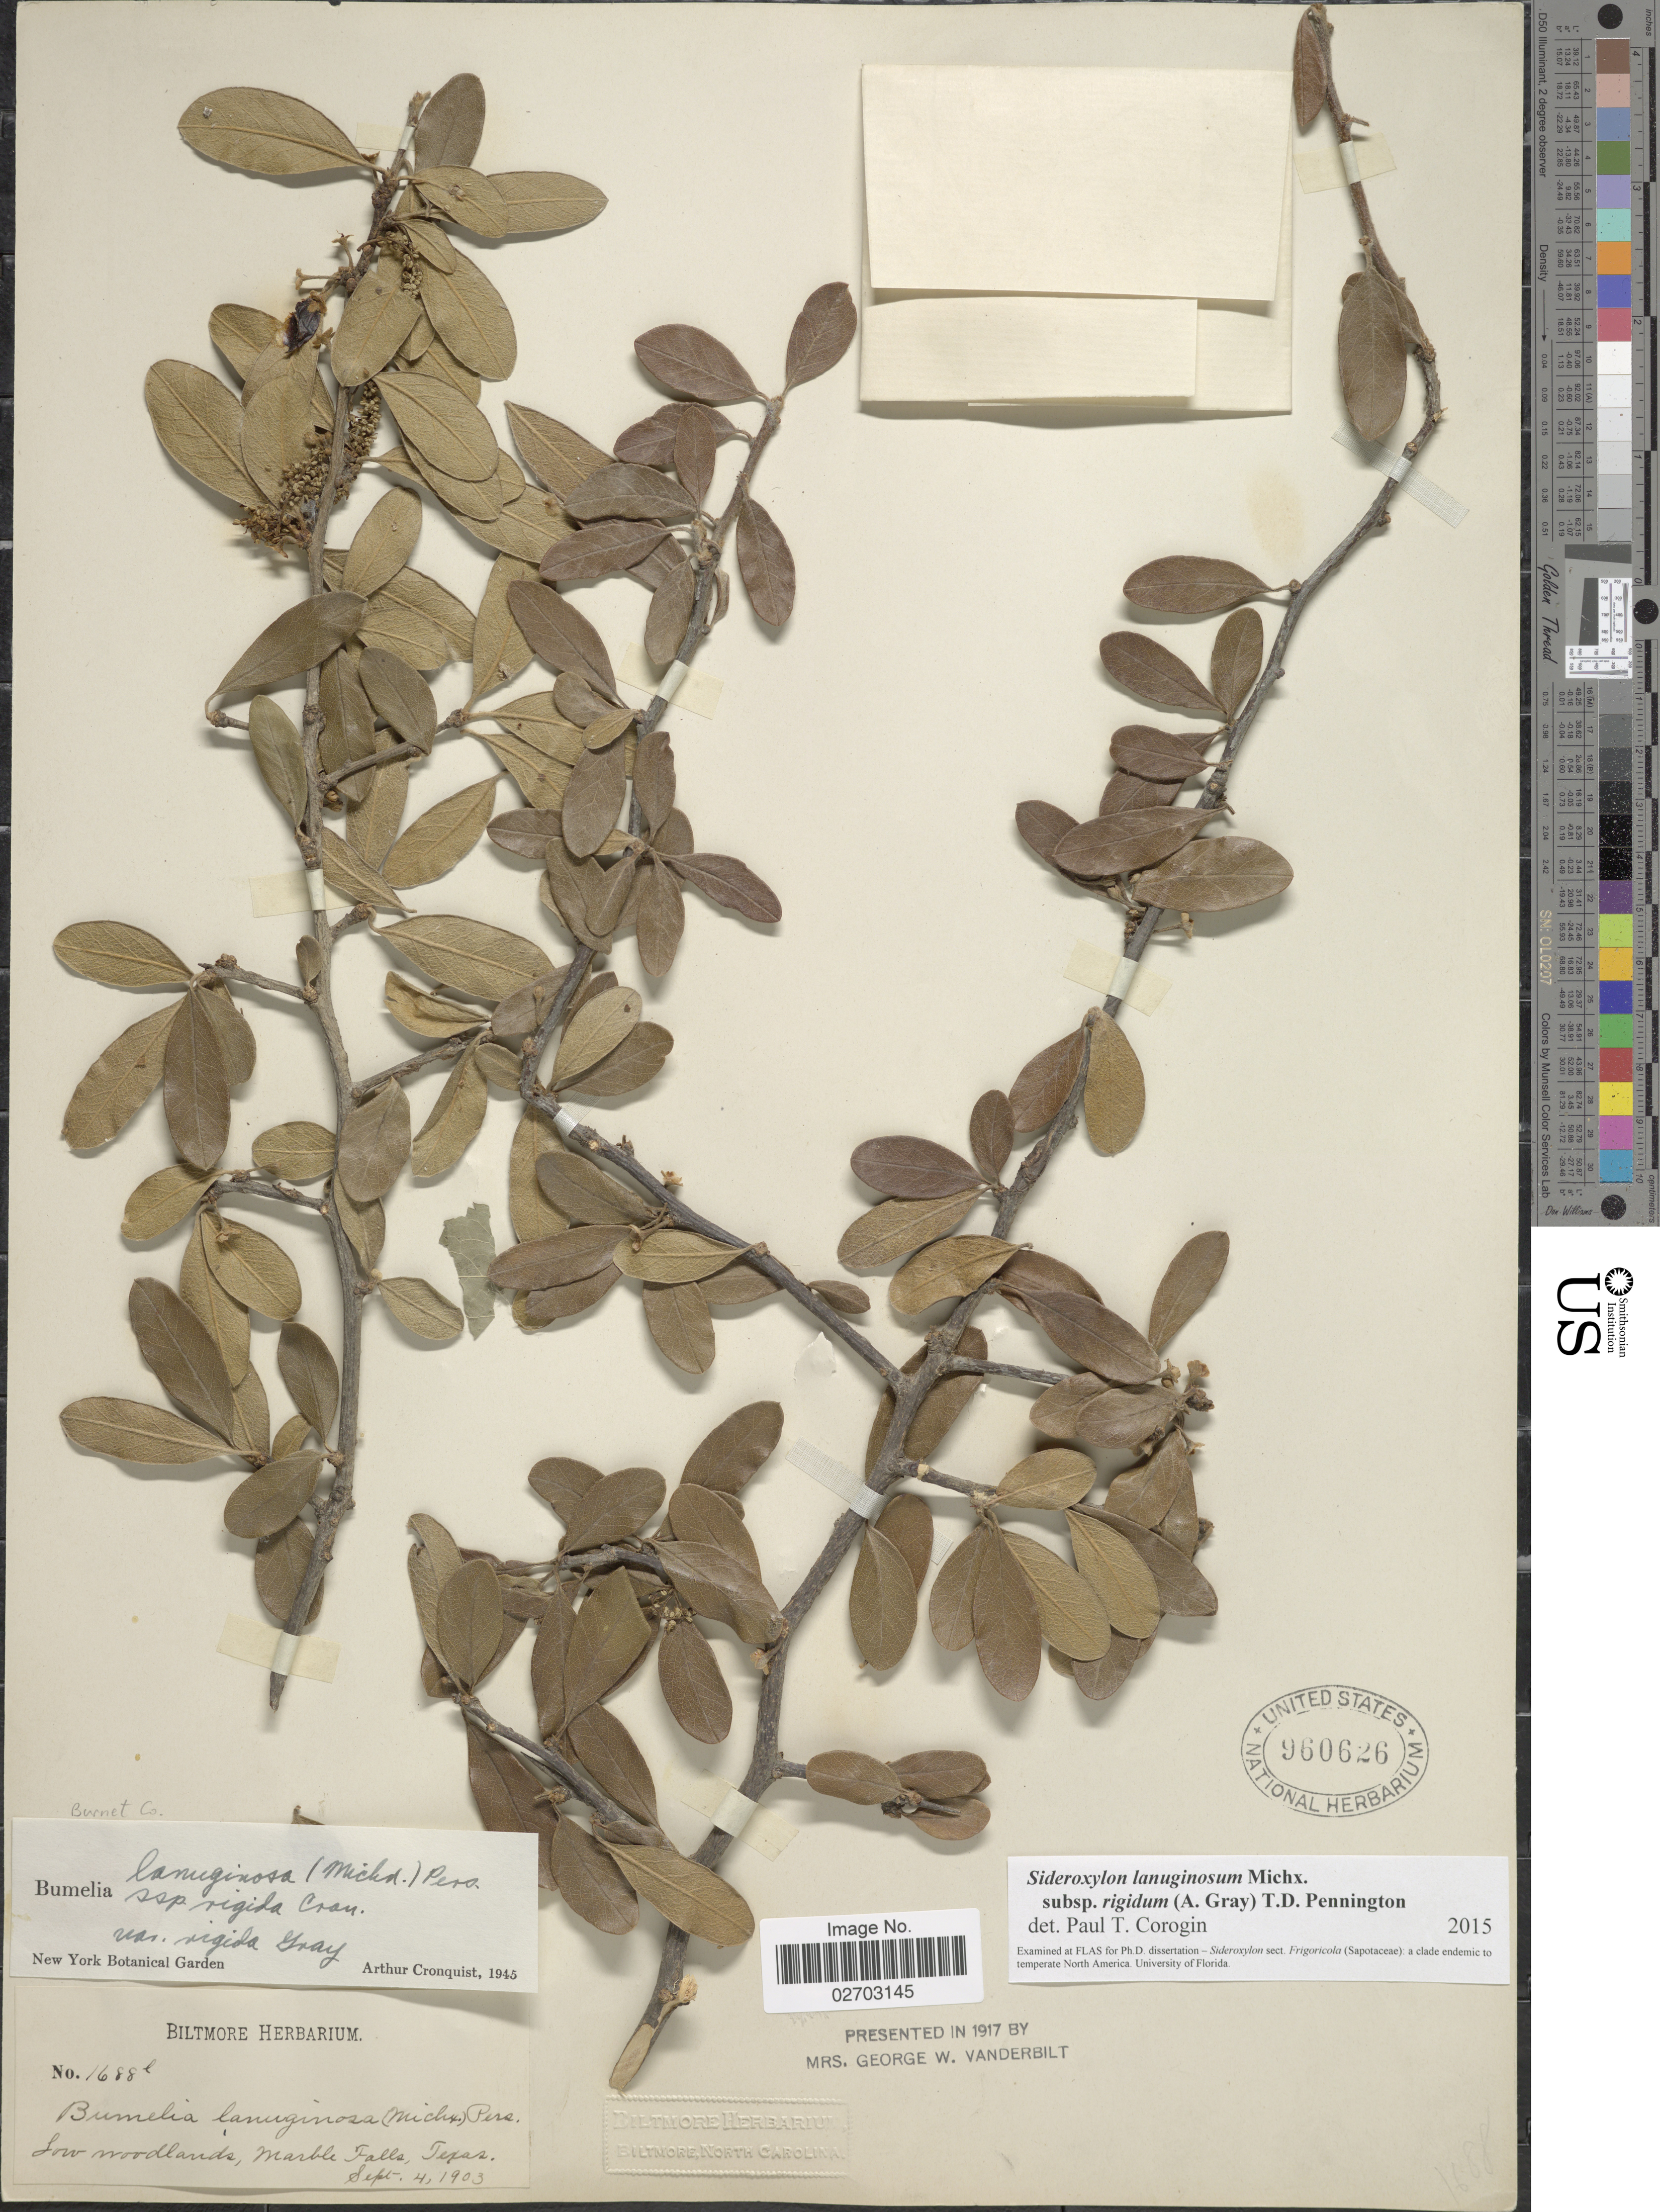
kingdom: Plantae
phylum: Tracheophyta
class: Magnoliopsida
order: Ericales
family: Sapotaceae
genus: Sideroxylon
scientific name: Sideroxylon lanuginosum subsp. rigidum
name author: (A. Gray) T.D. Penn.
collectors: ex herb. Biltmore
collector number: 1688l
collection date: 1903-09-14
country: United States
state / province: Texas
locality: Marble Falls, Burnet Co.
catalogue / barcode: US 960626